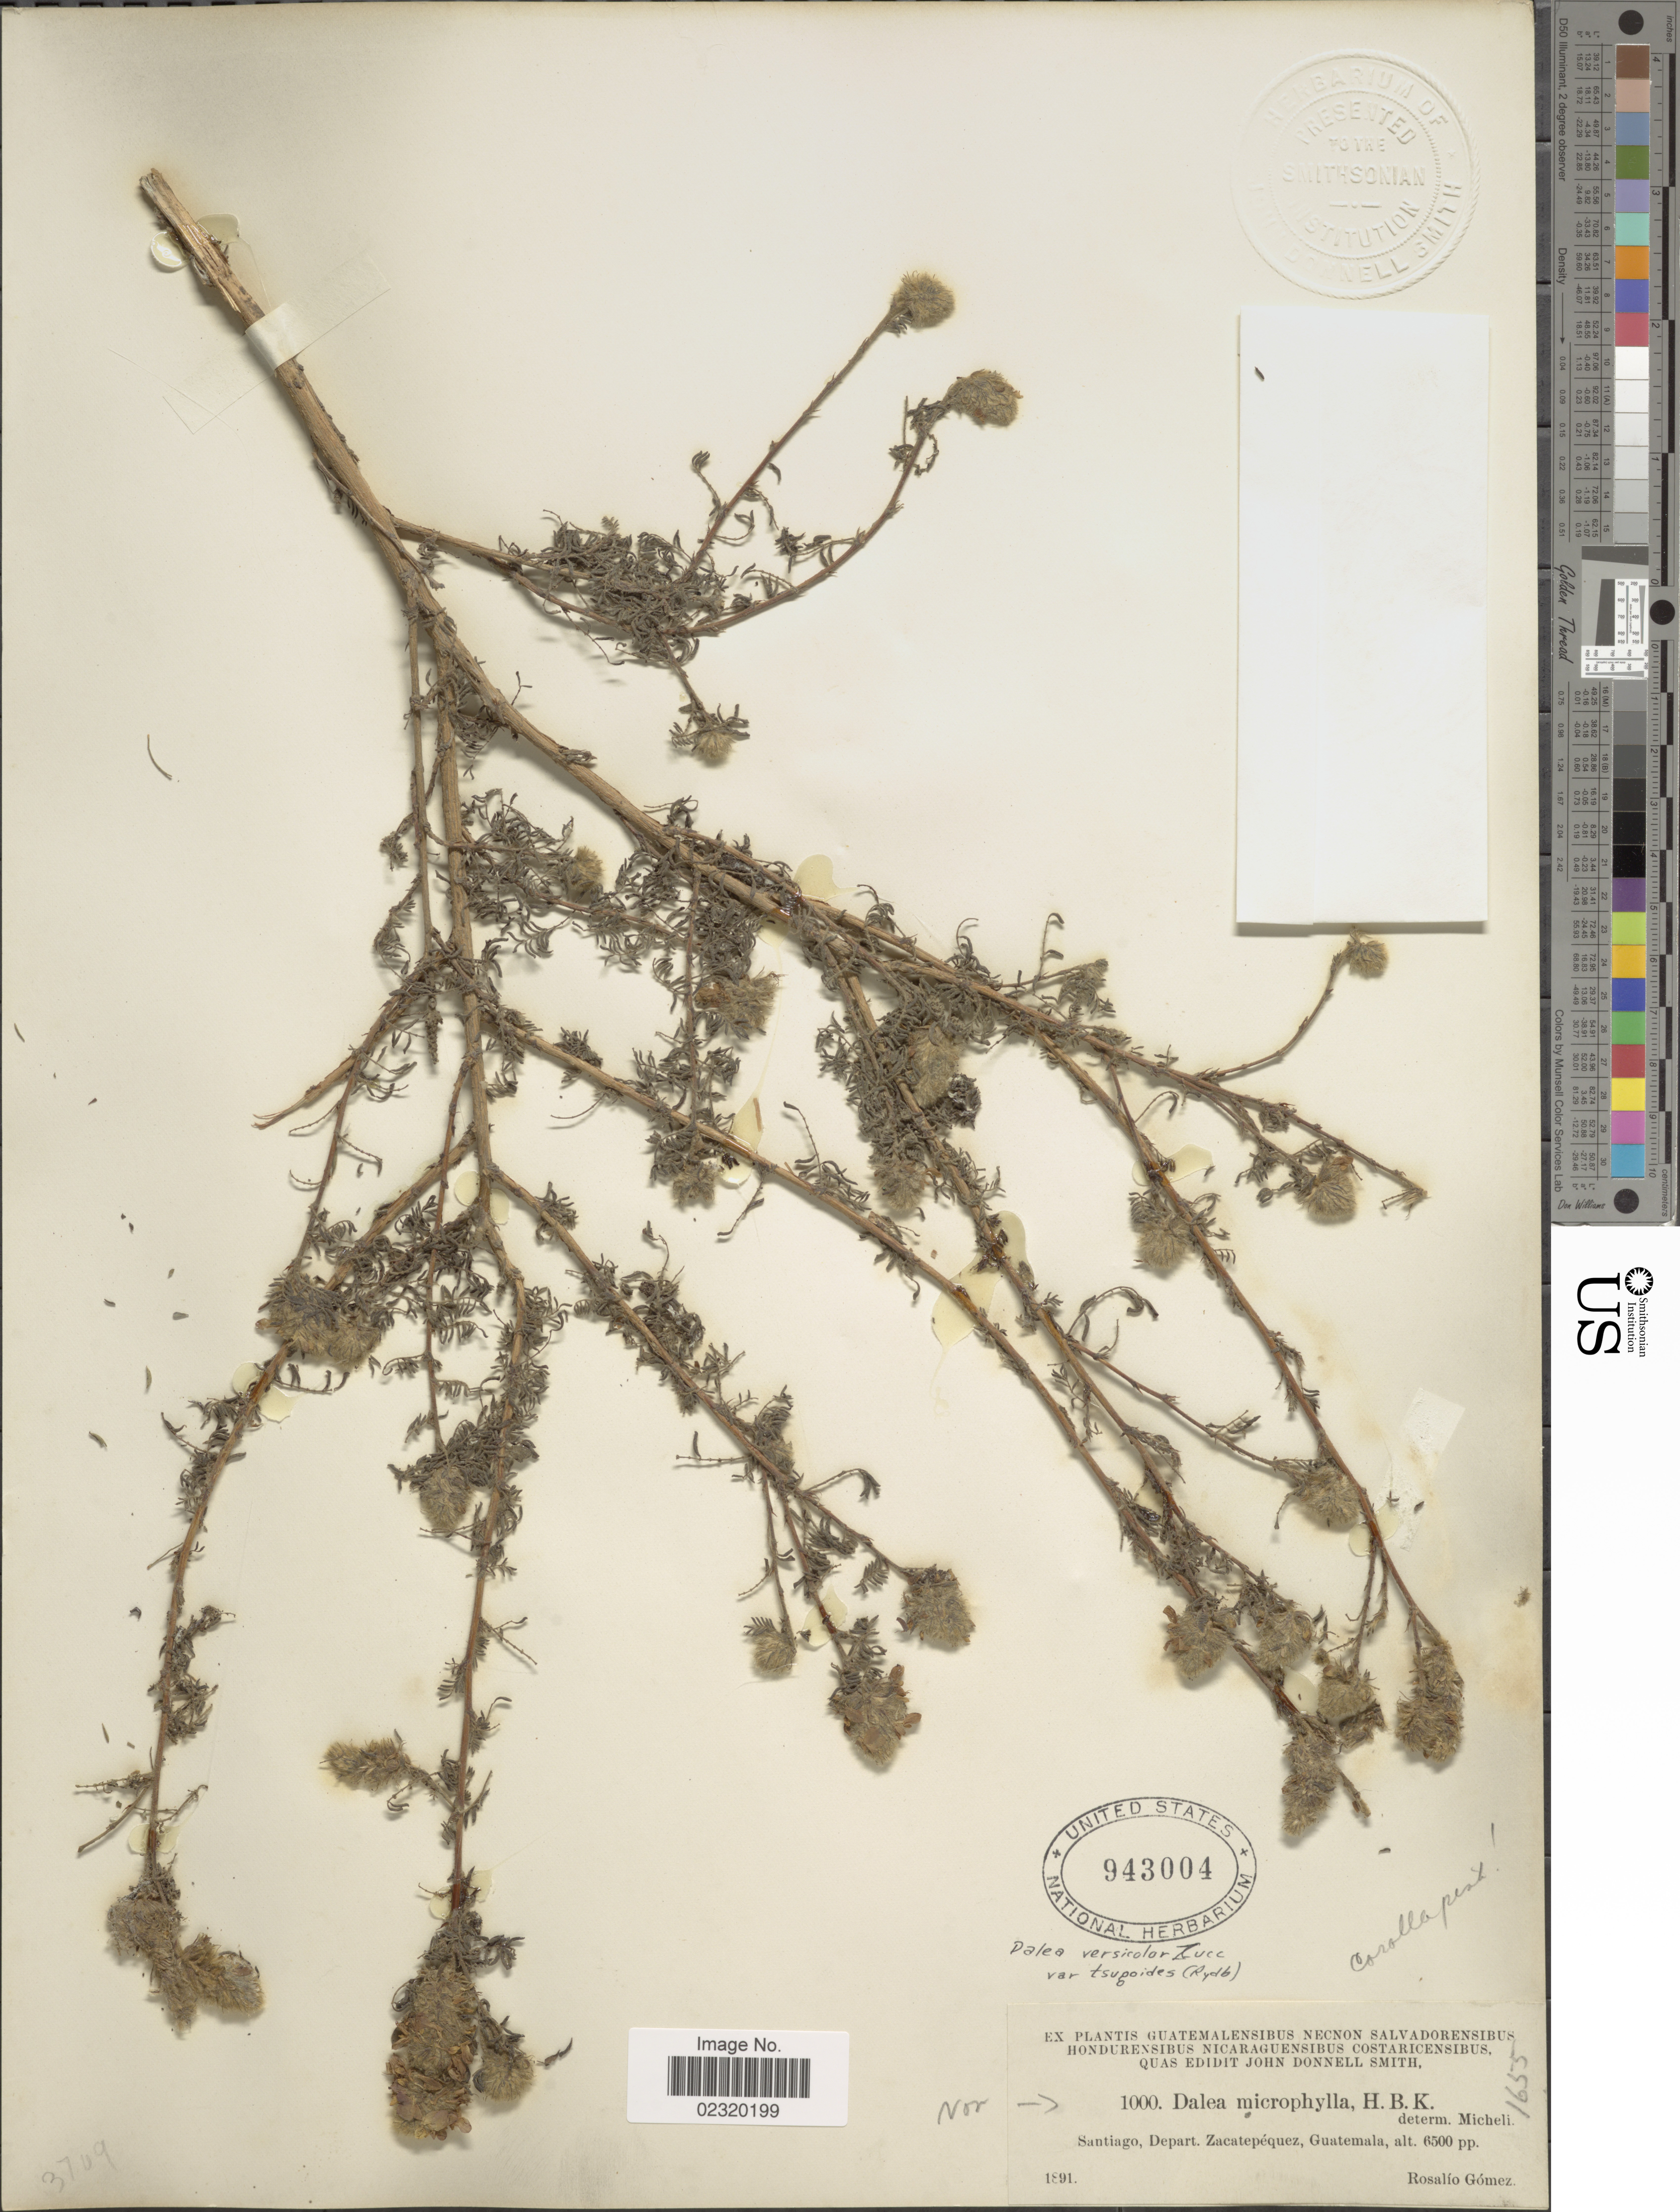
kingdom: Plantae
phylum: Tracheophyta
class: Magnoliopsida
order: Fabales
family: Fabaceae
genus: Dalea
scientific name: Dalea versicolor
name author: Zucc.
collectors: R. Gómez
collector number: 1000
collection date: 1891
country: Guatemala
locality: Santiago, Depart Zacatepéquez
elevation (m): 1981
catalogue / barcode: US 943004